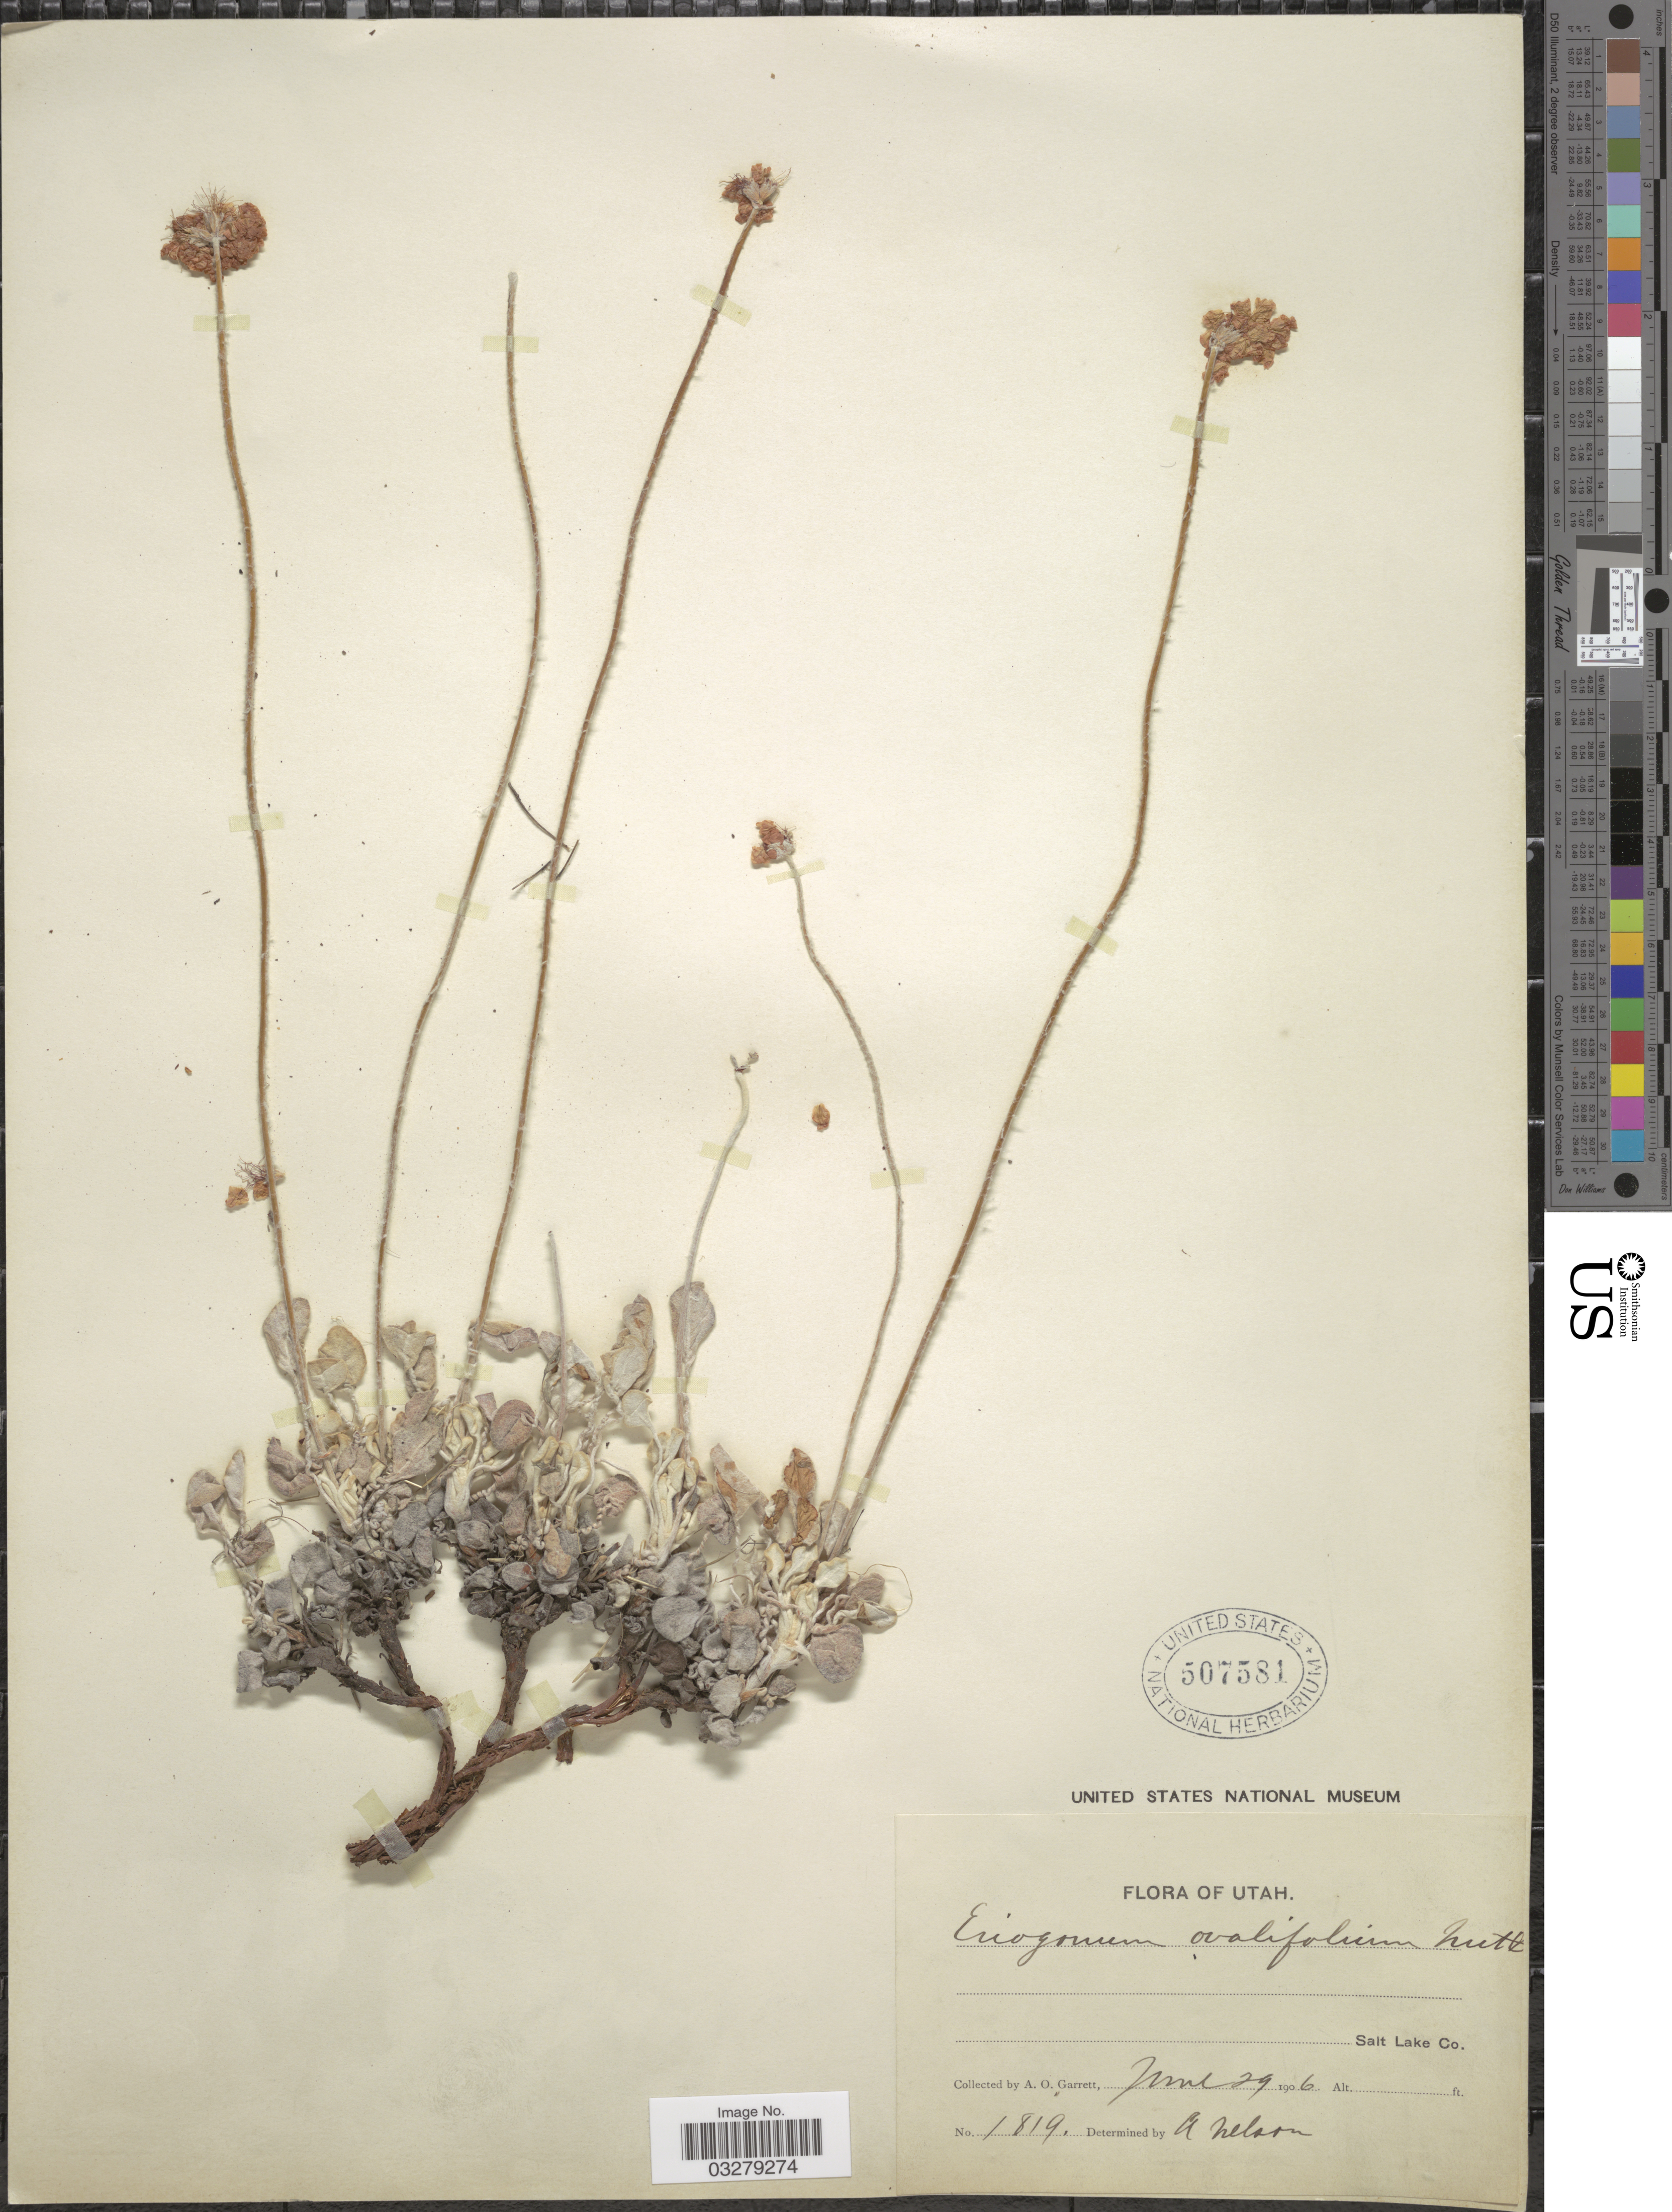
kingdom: Plantae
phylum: Tracheophyta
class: Magnoliopsida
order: Caryophyllales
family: Polygonaceae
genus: Eriogonum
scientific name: Eriogonum ovalifolium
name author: Nutt.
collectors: A. O. Garrett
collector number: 1819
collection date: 1906-06-29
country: United States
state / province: Utah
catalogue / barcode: US 507581